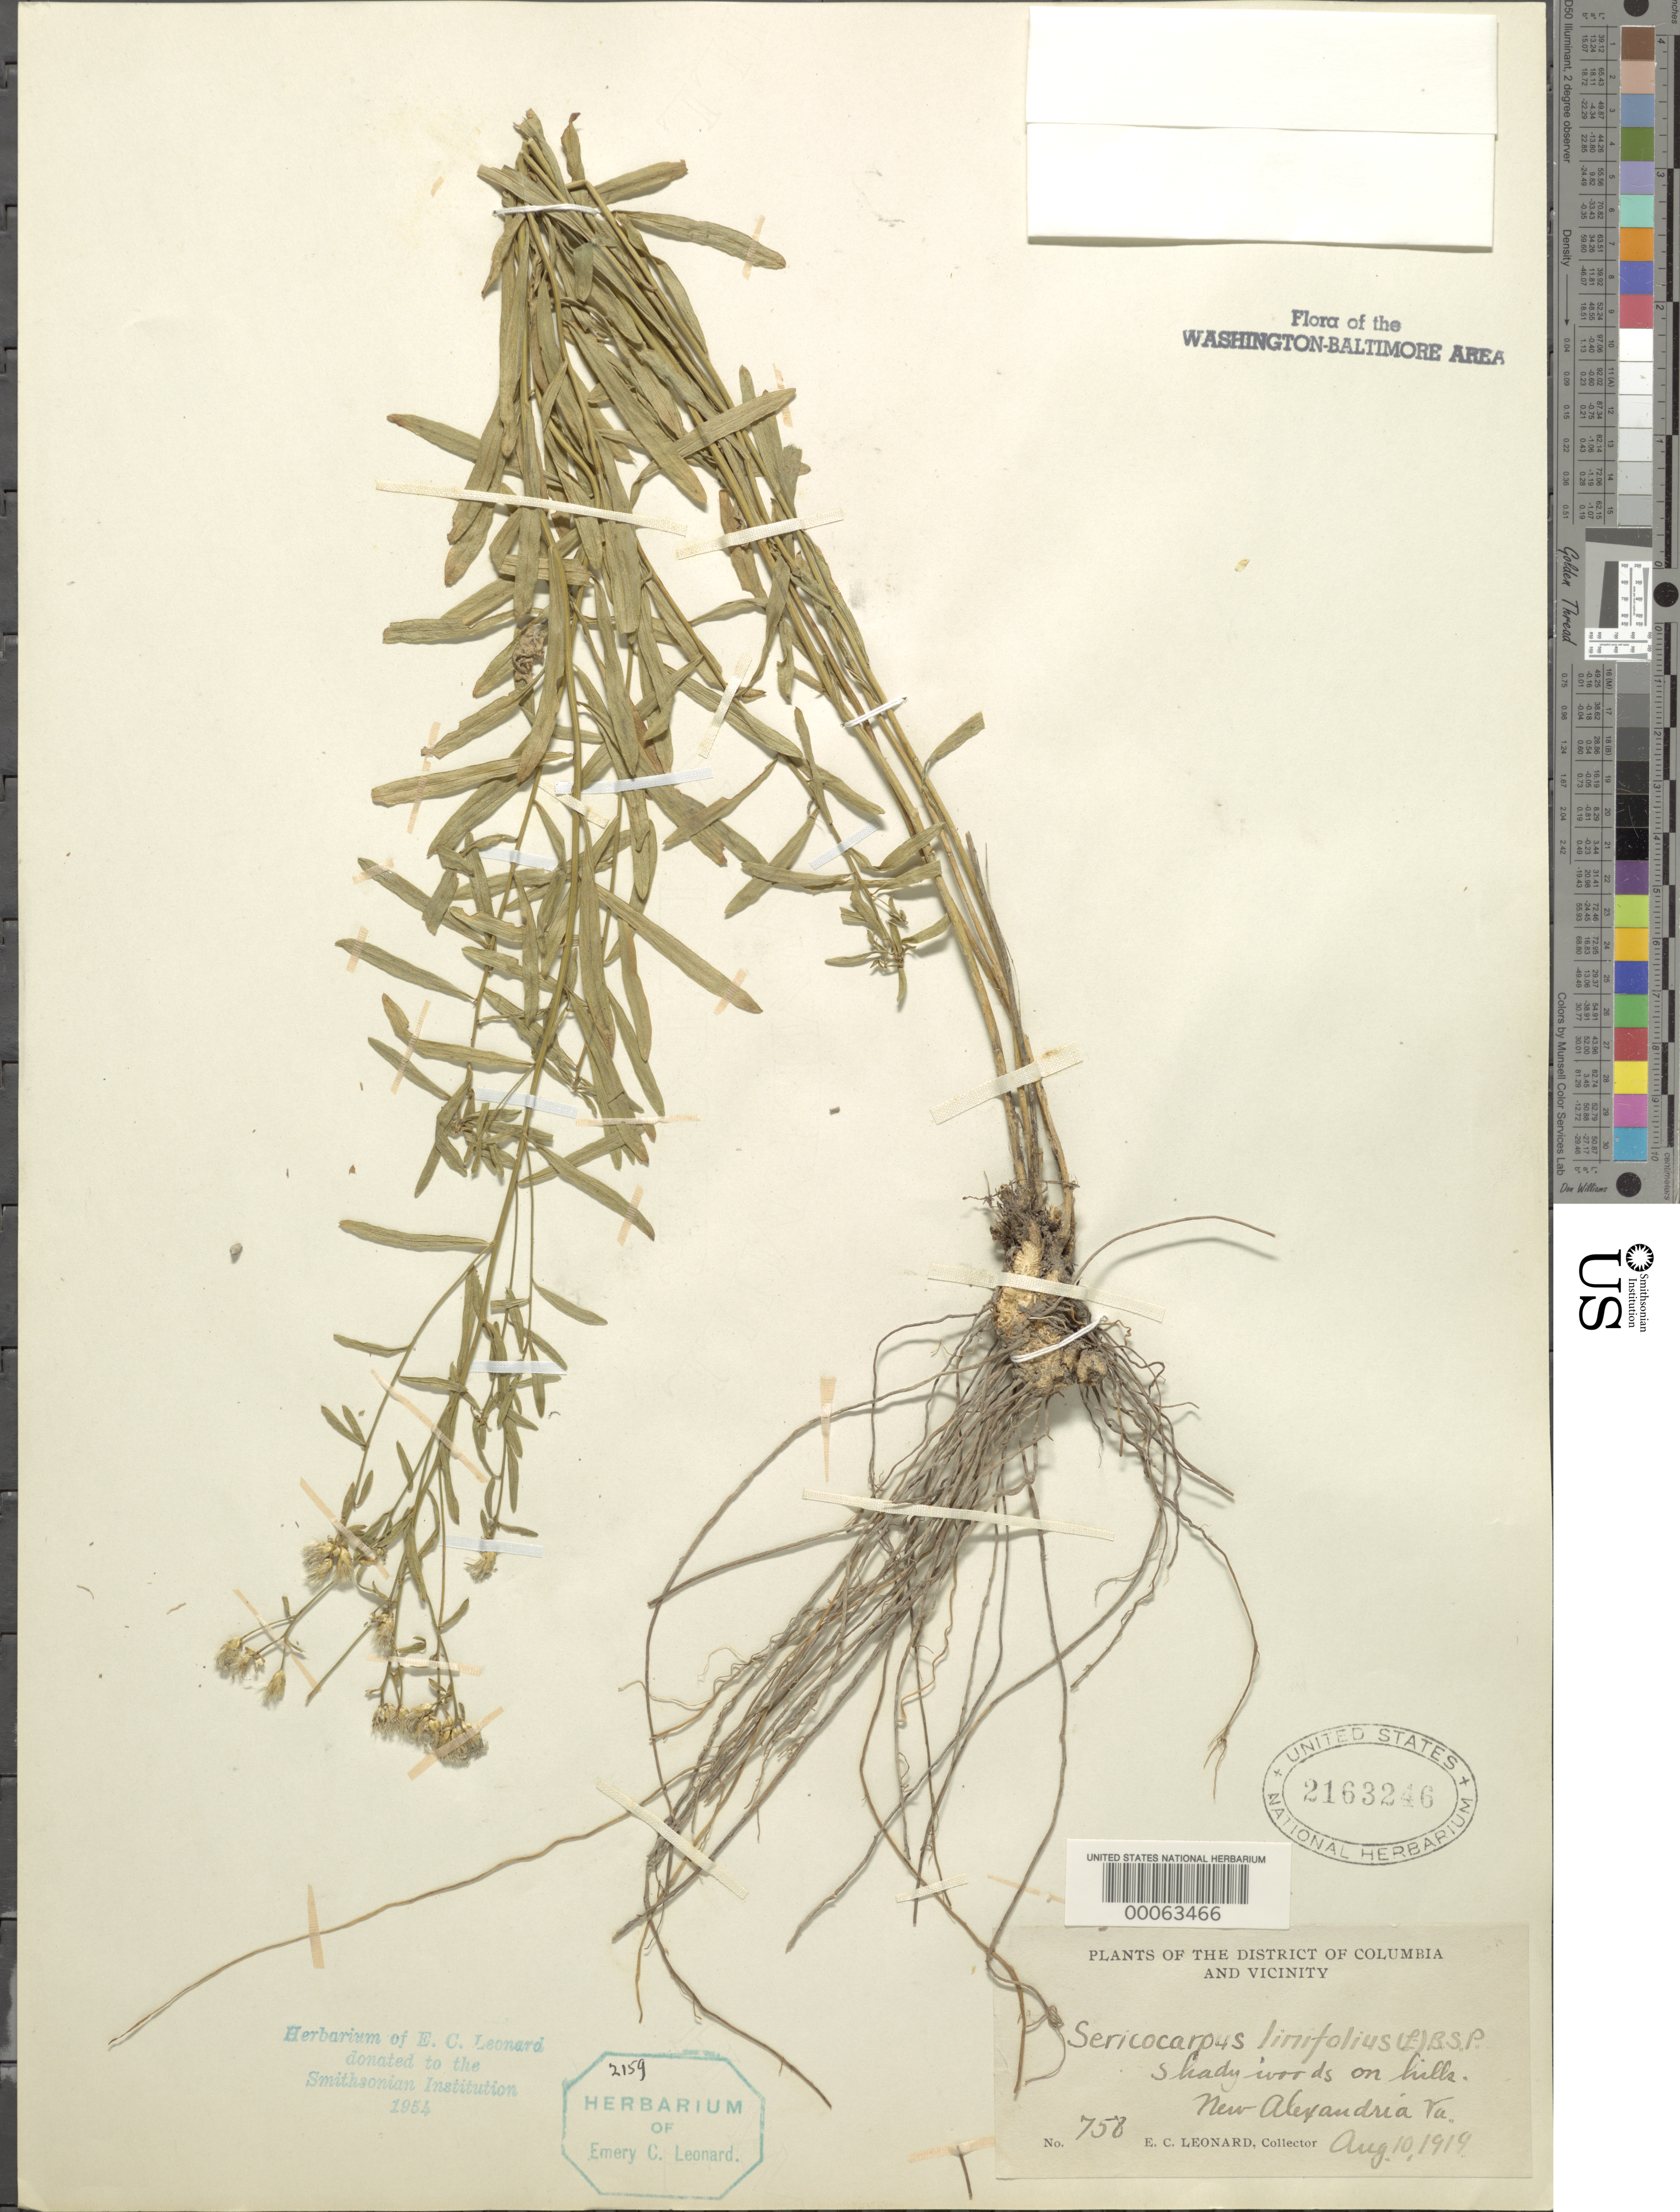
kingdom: Plantae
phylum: Tracheophyta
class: Magnoliopsida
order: Asterales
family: Asteraceae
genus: Sericocarpus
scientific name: Sericocarpus linifolius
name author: (L.) Britton, Stearns & Poggenb.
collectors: E. C. Leonard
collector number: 758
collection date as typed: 10 Aug 1919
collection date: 1919-08-10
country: United States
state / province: Virginia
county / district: Fairfax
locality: New Alexandria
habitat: Shady woods on hill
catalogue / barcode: US 2163246